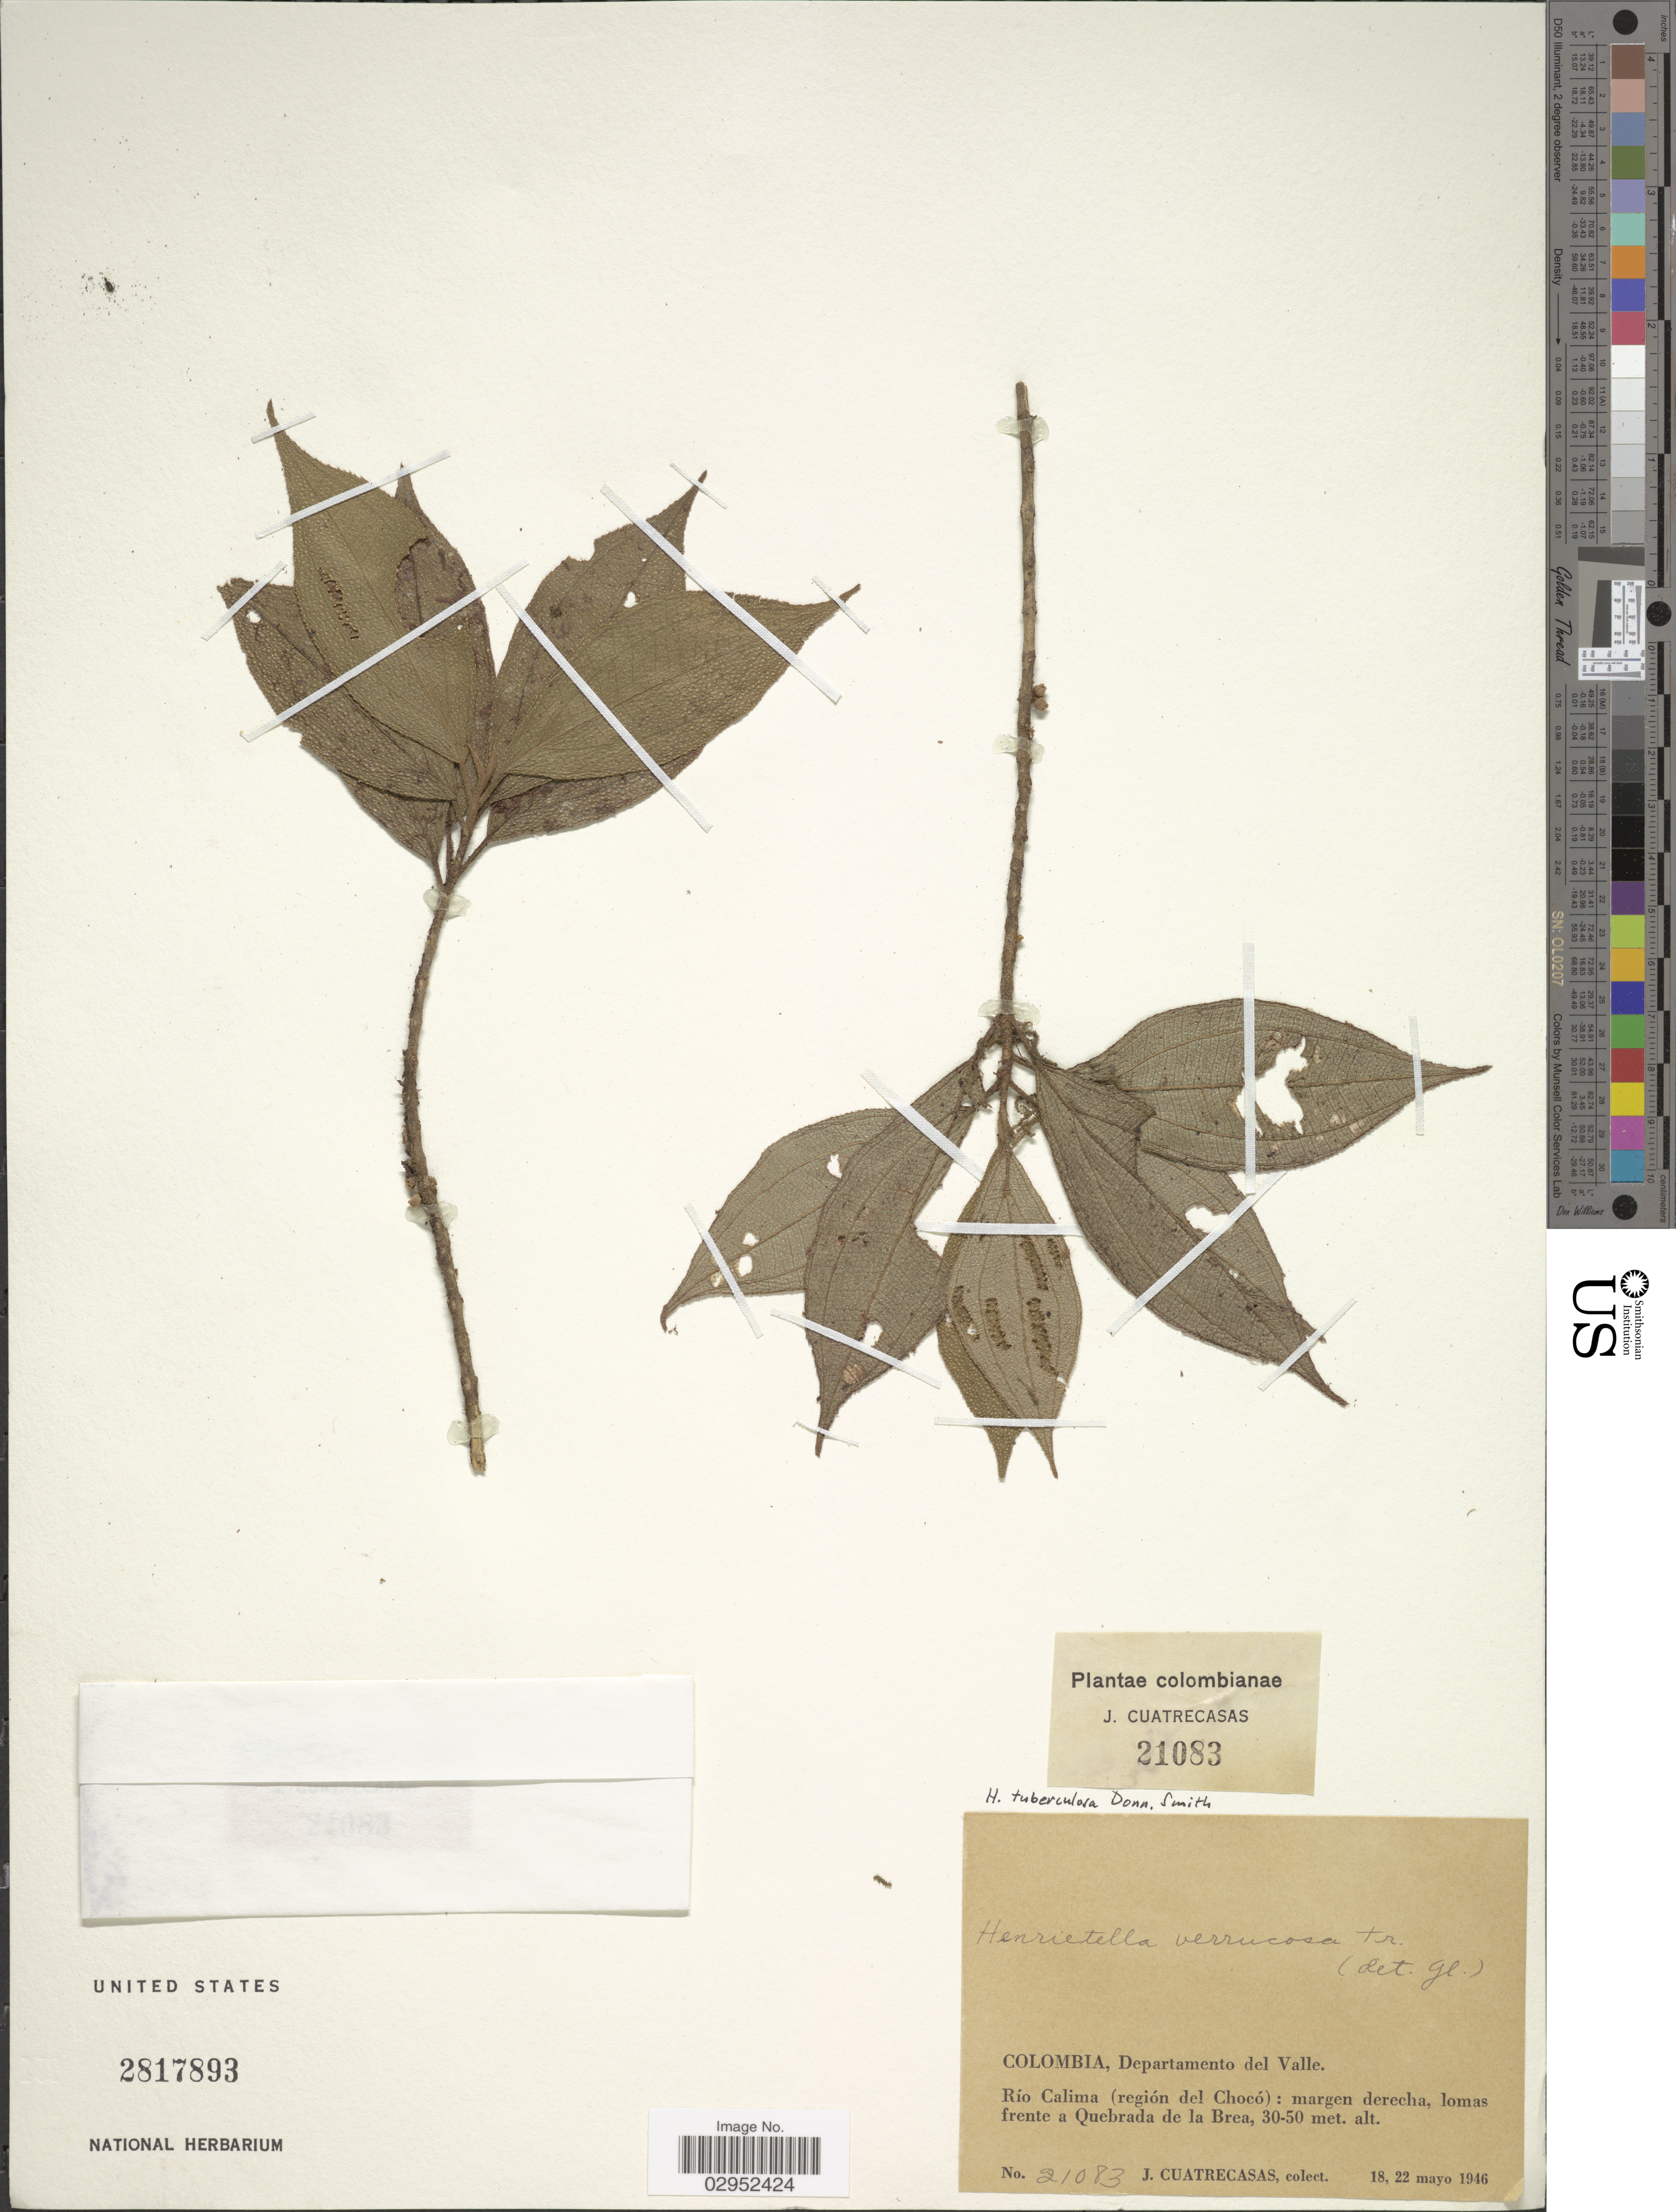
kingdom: Plantae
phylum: Tracheophyta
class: Magnoliopsida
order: Myrtales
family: Melastomataceae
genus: Henriettea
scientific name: Henriettea verrucosa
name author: (Triana) J.F. Macbr.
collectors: J. Cuatrecasas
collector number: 21083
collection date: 1946-05-18/1946-05-22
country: Colombia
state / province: Valle del Cauca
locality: Departamento del Valle. Río Calima (región del Chocó): margen derecha, loma frente a Quebrada de la Brea.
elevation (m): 30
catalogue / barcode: US 2817893